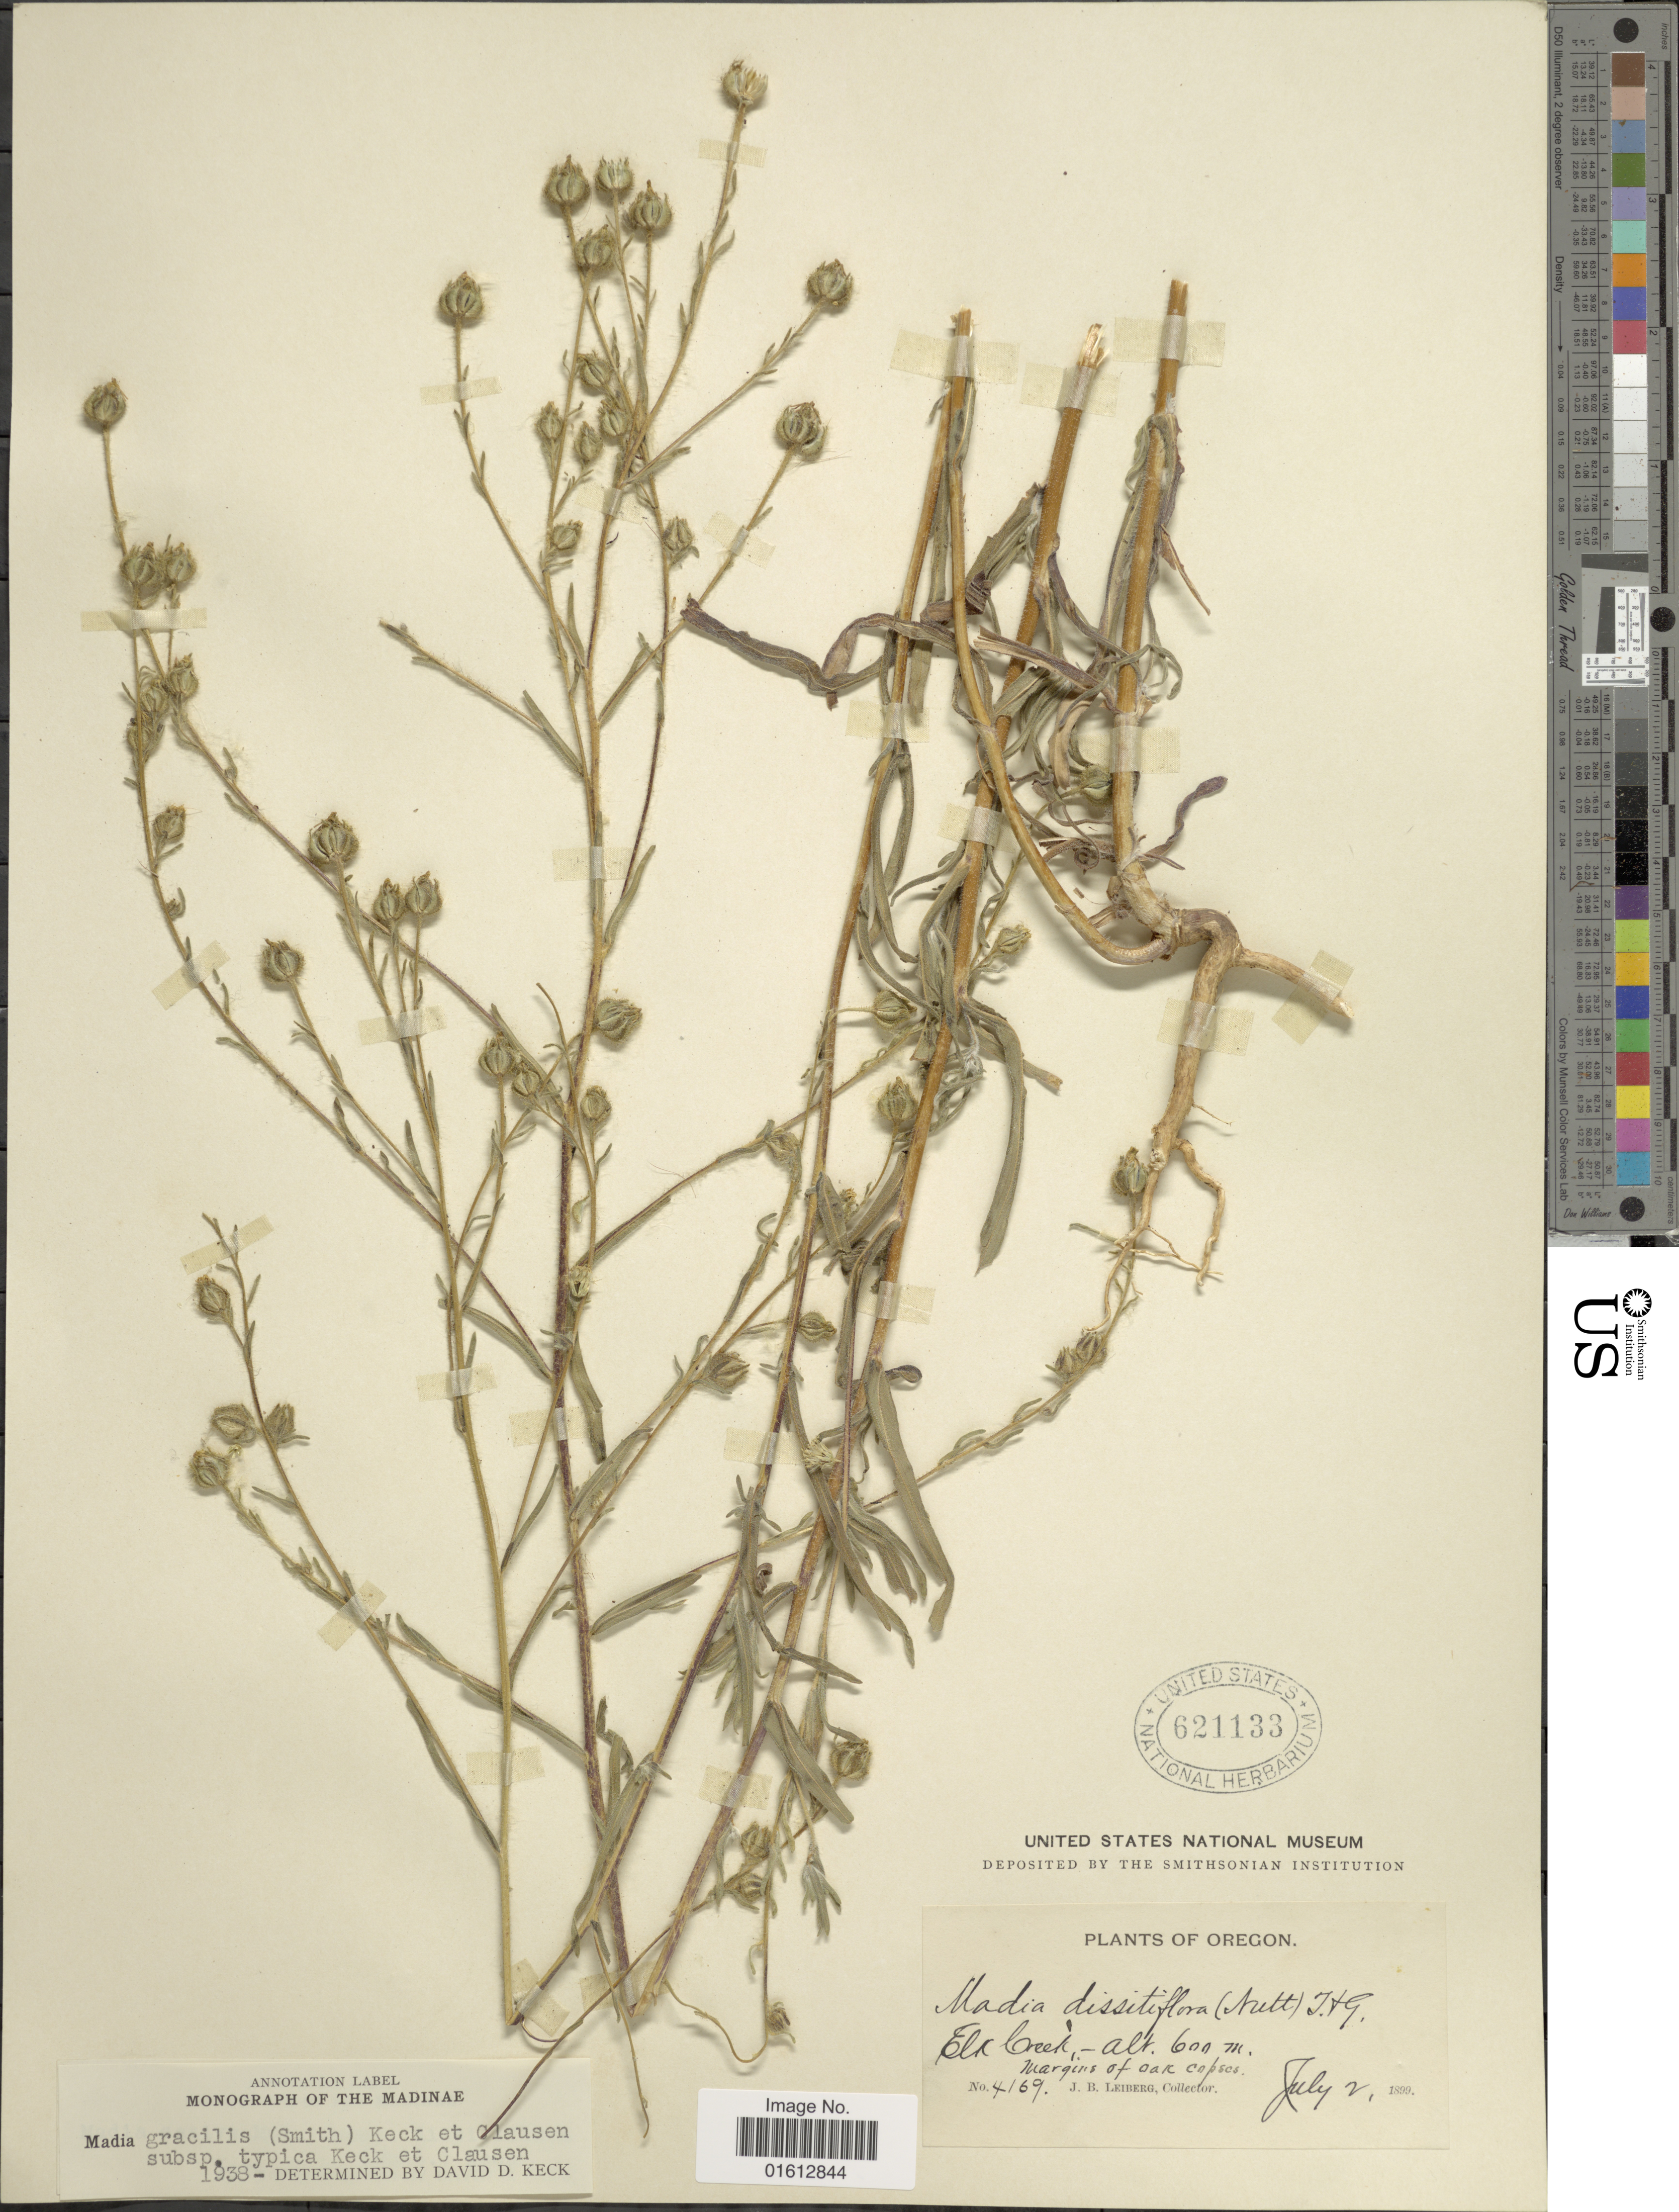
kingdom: Plantae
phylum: Tracheophyta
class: Magnoliopsida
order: Asterales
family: Asteraceae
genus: Madia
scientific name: Madia gracilis subsp. gracilis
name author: (Sm.) D.D. Keck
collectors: J. B. Leiberg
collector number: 4169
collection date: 1899-07-02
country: United States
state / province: Oregon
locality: Elk Creek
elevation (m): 600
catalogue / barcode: US 621133